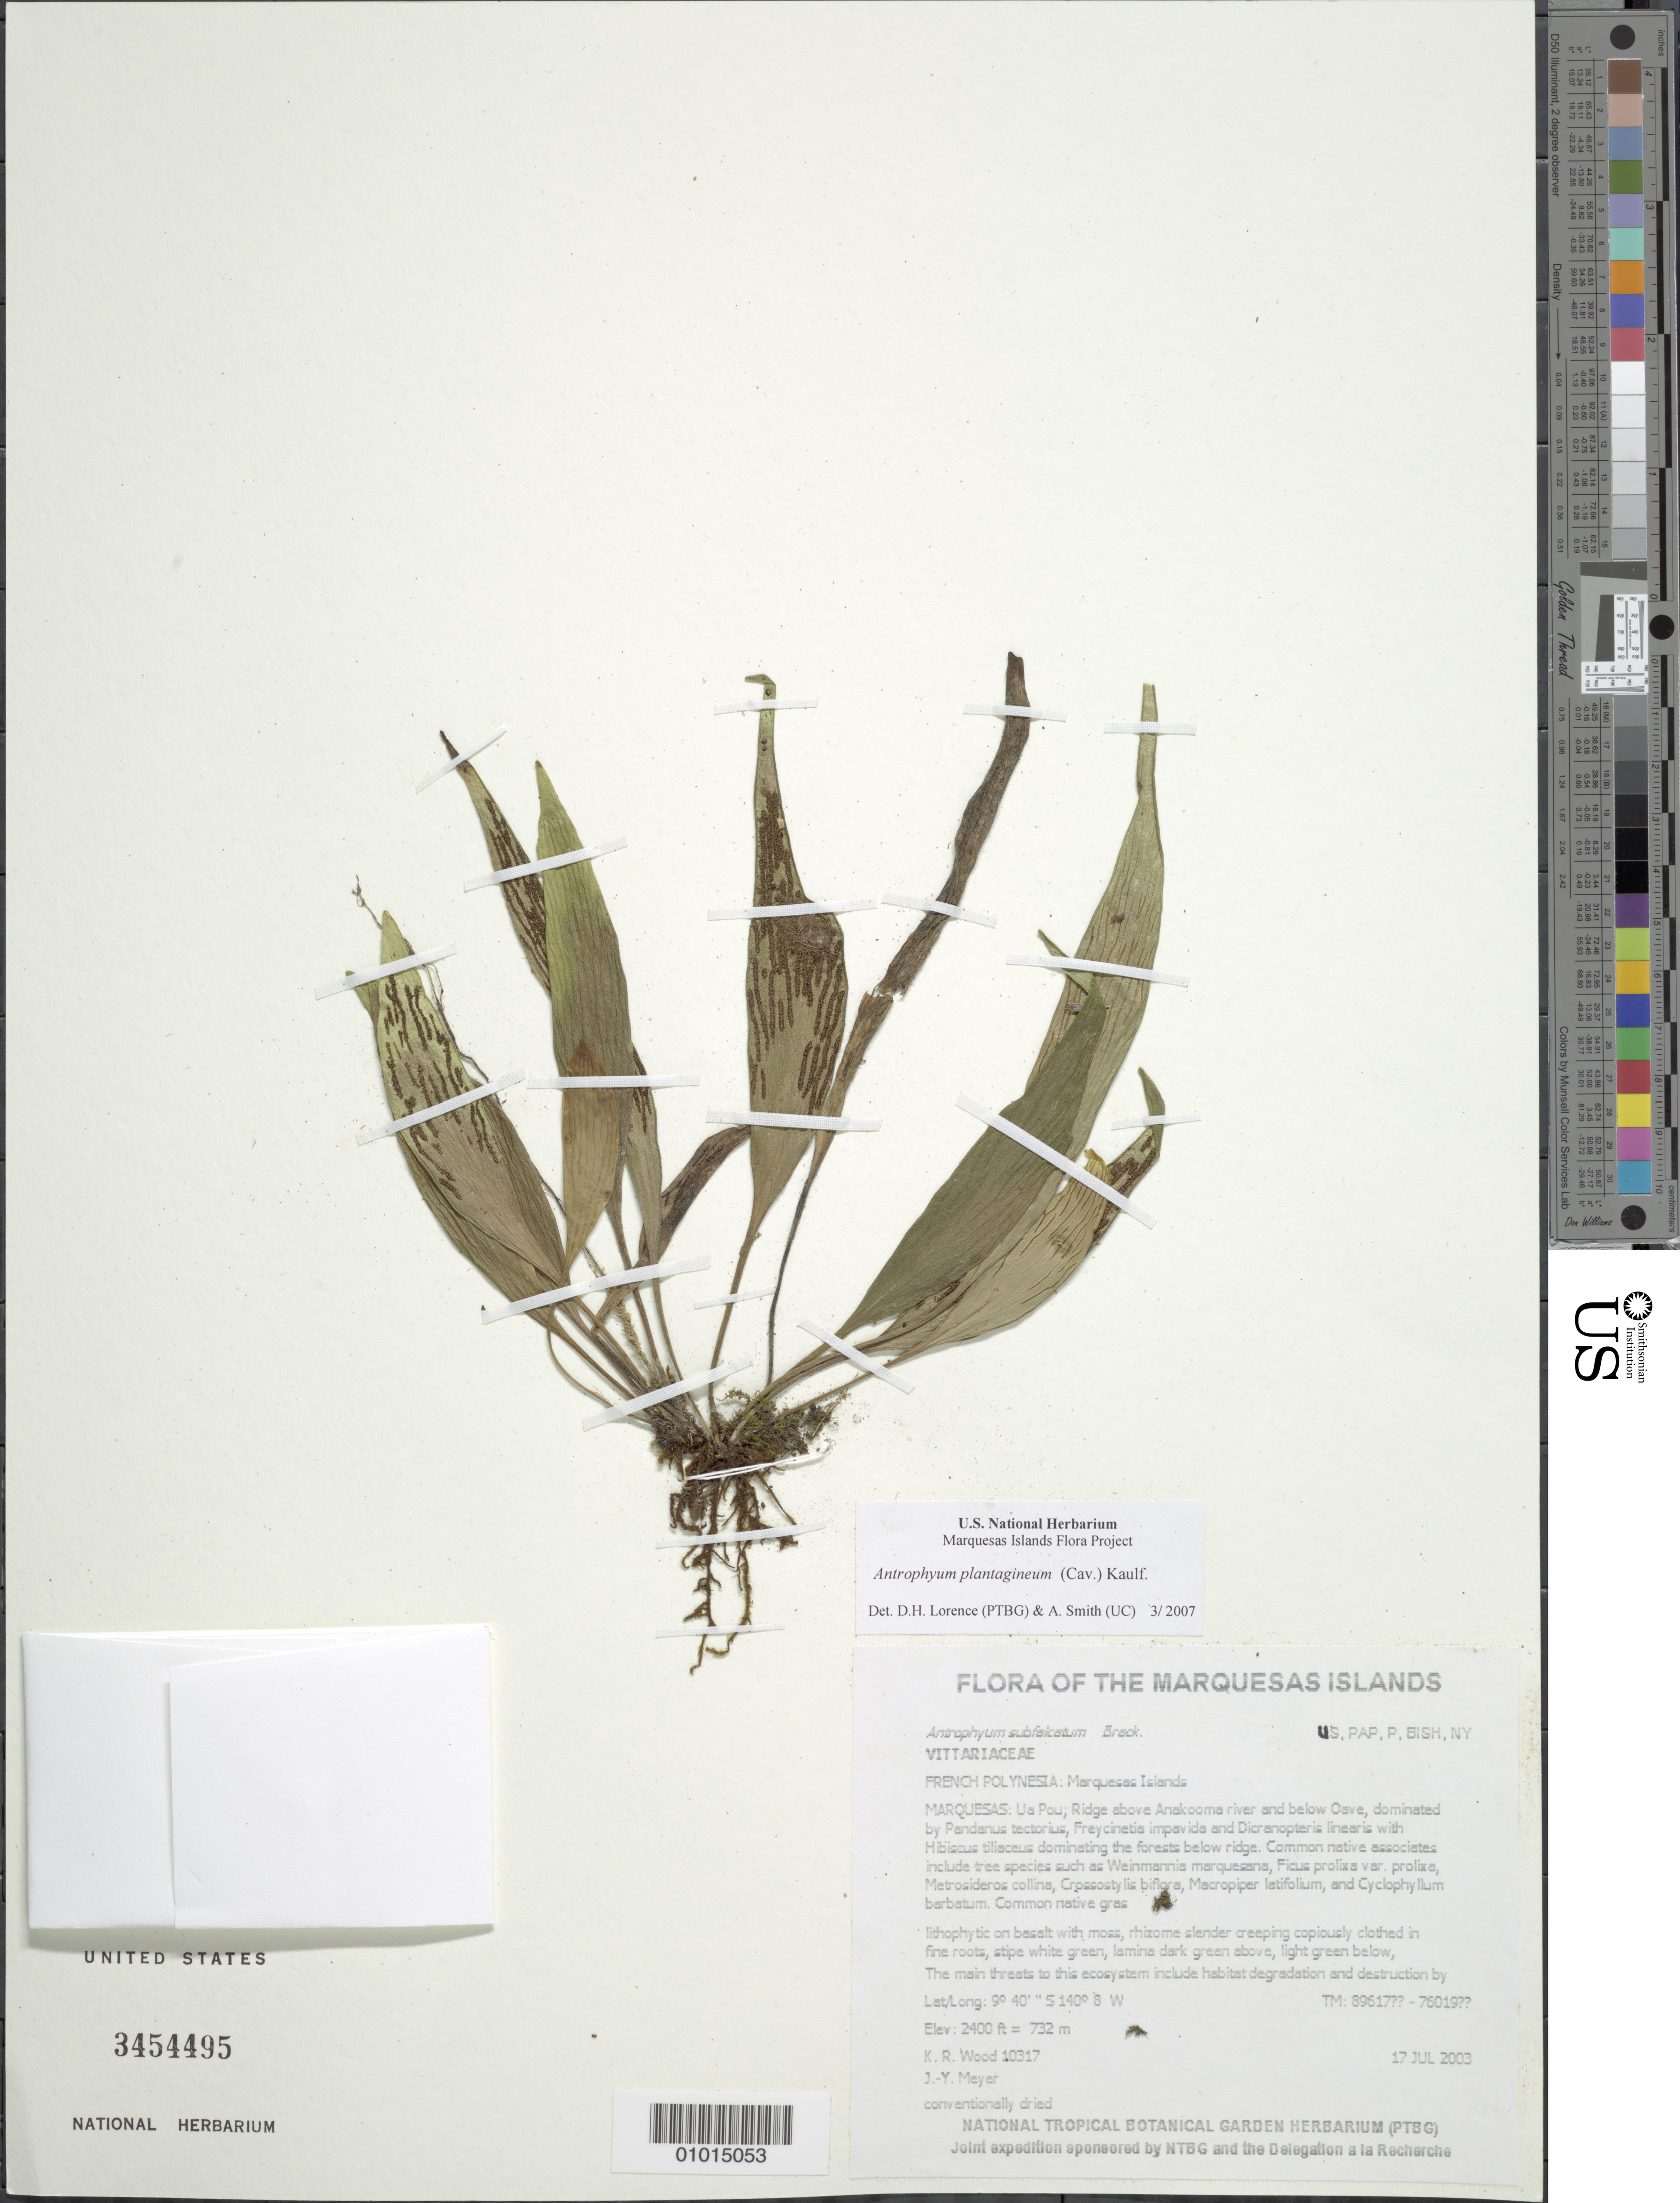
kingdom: Plantae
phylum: Tracheophyta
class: Polypodiopsida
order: Polypodiales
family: Pteridaceae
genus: Antrophyum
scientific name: Antrophyum plantagineum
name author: (Cav.) Kaulf.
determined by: Lorence, David H.; Smith, A. R.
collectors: K. R. Wood & J.-Y. Meyer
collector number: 10317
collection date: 2003-07-17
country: French Polynesia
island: Ua Pou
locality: Ridge above Anakooma river and below Oave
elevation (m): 732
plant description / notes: Habitat degradation and destruction by feral pigs, catastrophic extinction through environmental events, predation by rats that eat seeds, competition with non-native plant taxa such as Psidium guajava, Coffea arabica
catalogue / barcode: US 3454495